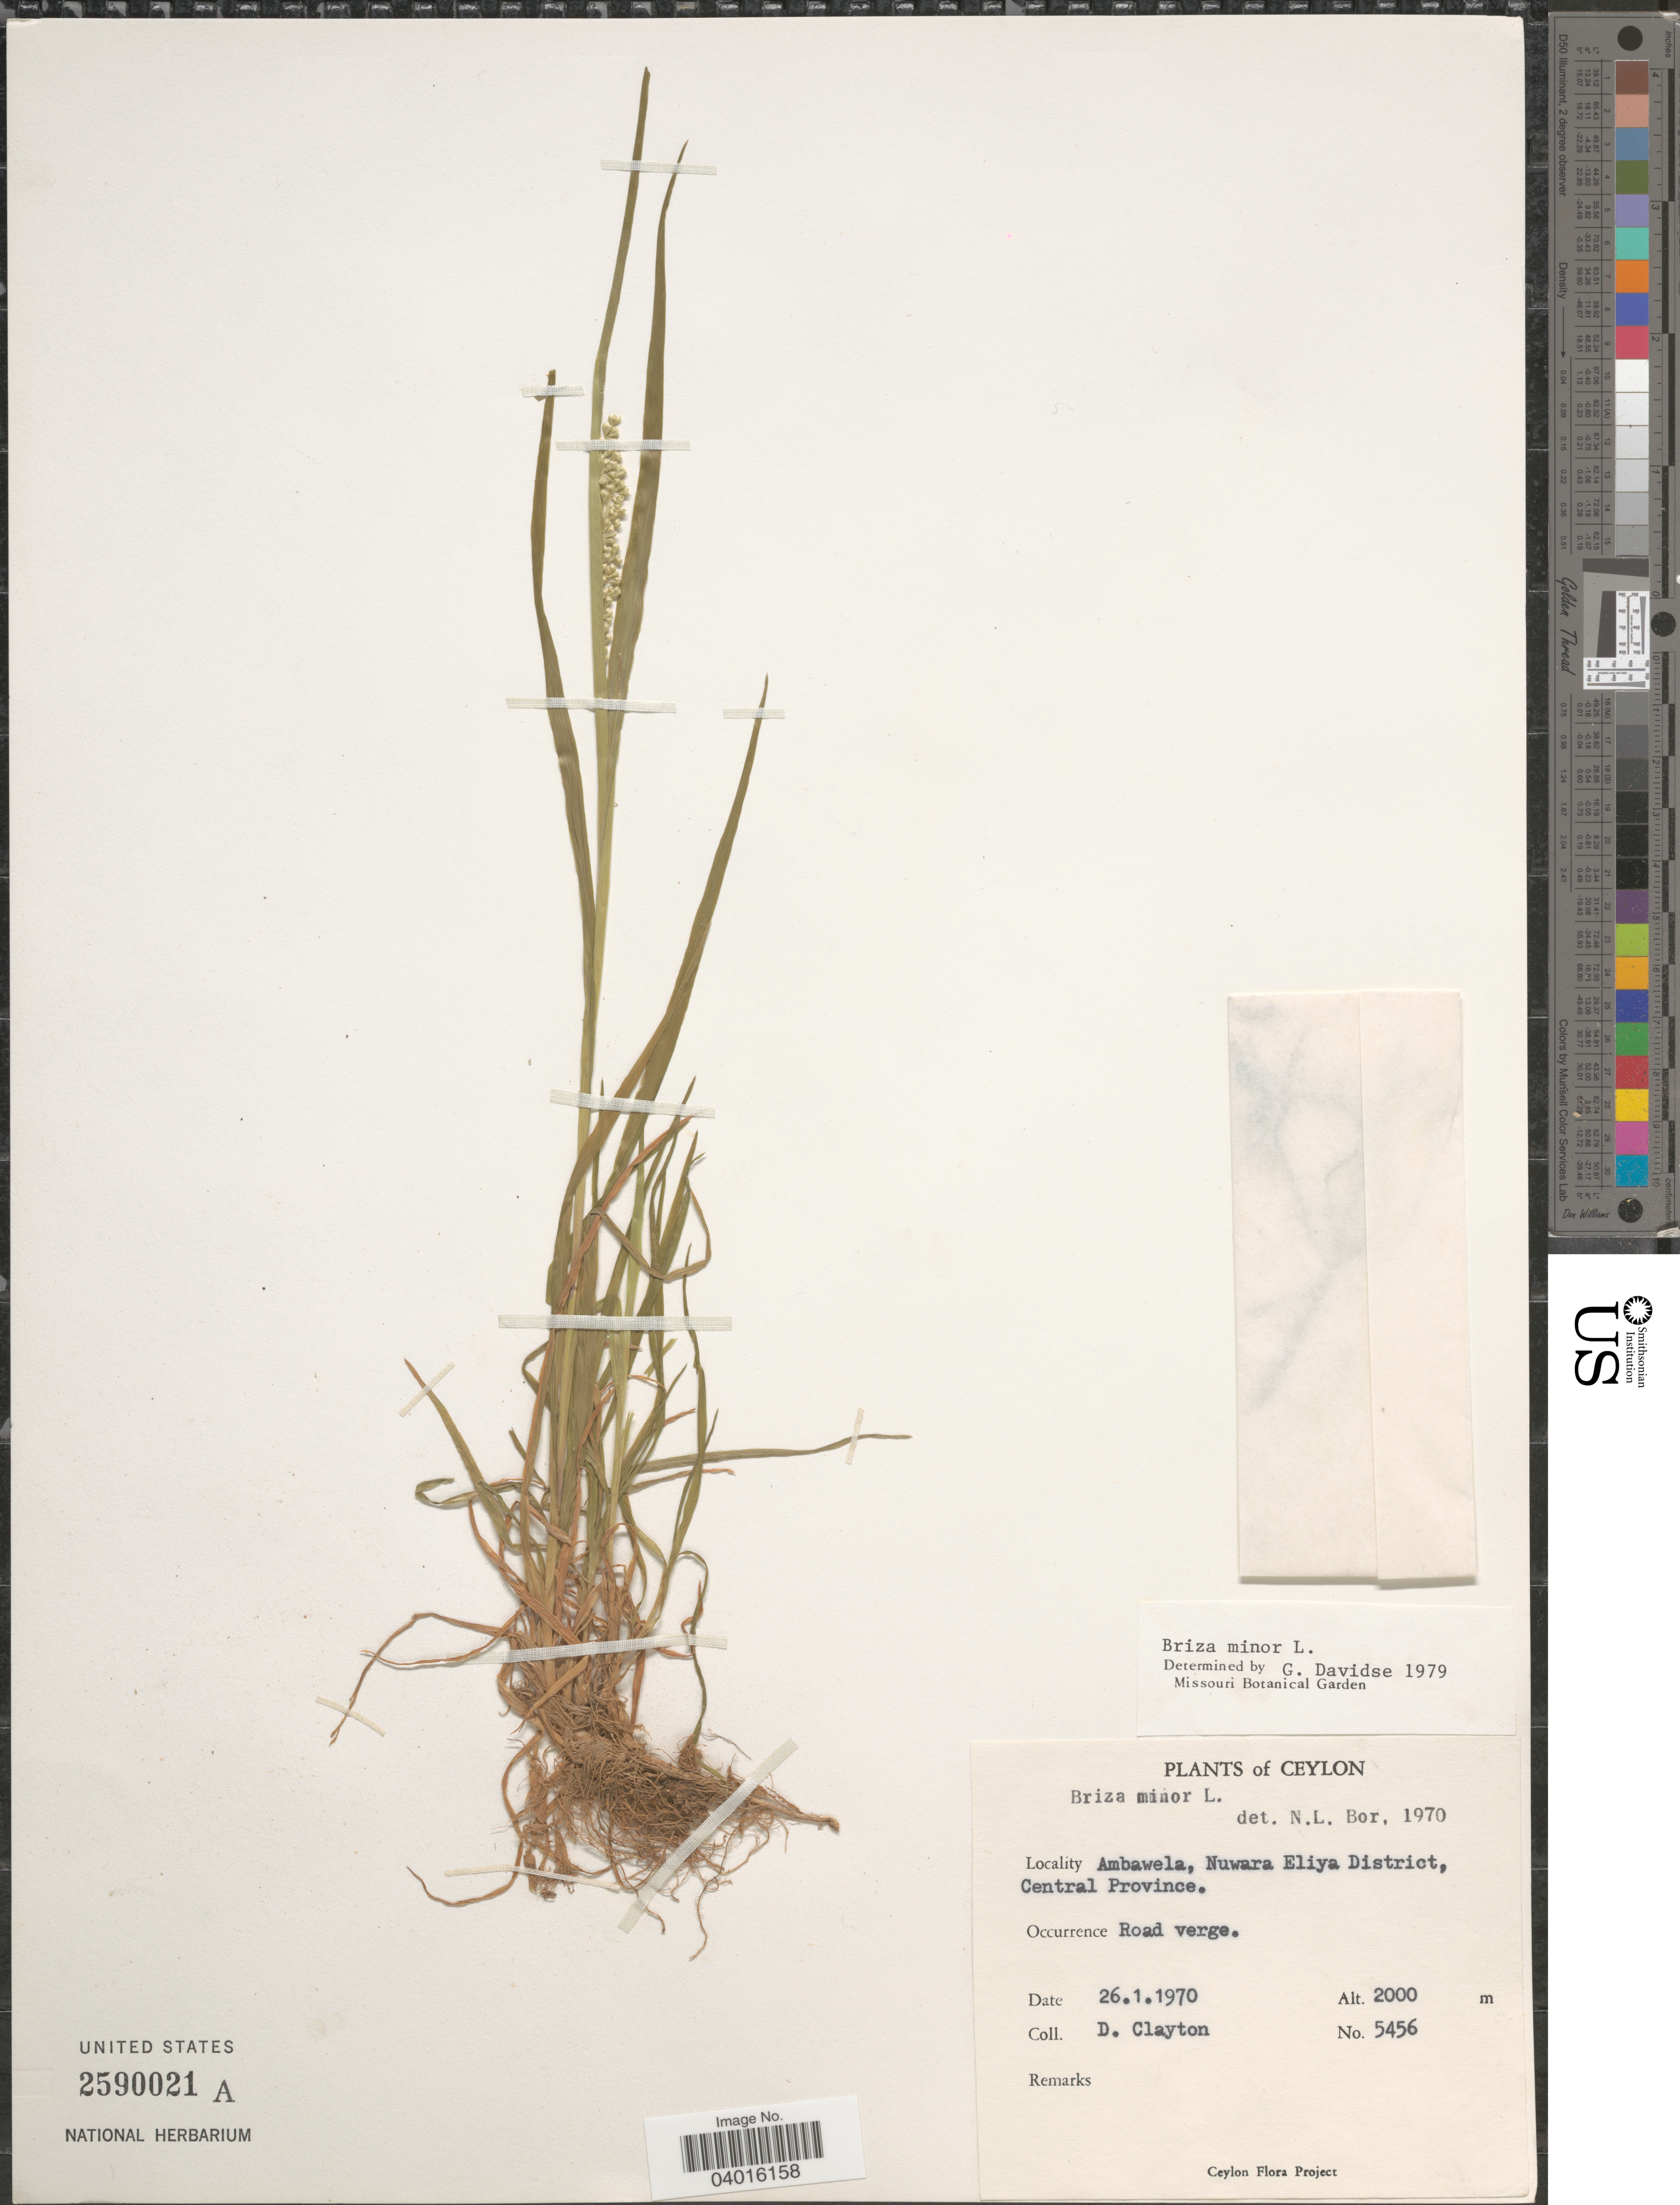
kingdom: Plantae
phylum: Tracheophyta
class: Liliopsida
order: Poales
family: Poaceae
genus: Briza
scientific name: Briza minor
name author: L.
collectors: D. Clayton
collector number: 5456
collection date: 1970-01-26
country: Sri Lanka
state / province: Central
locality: Ceylon. Ambawela, Nuwara Eliya District.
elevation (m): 2000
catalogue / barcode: US 2590021A